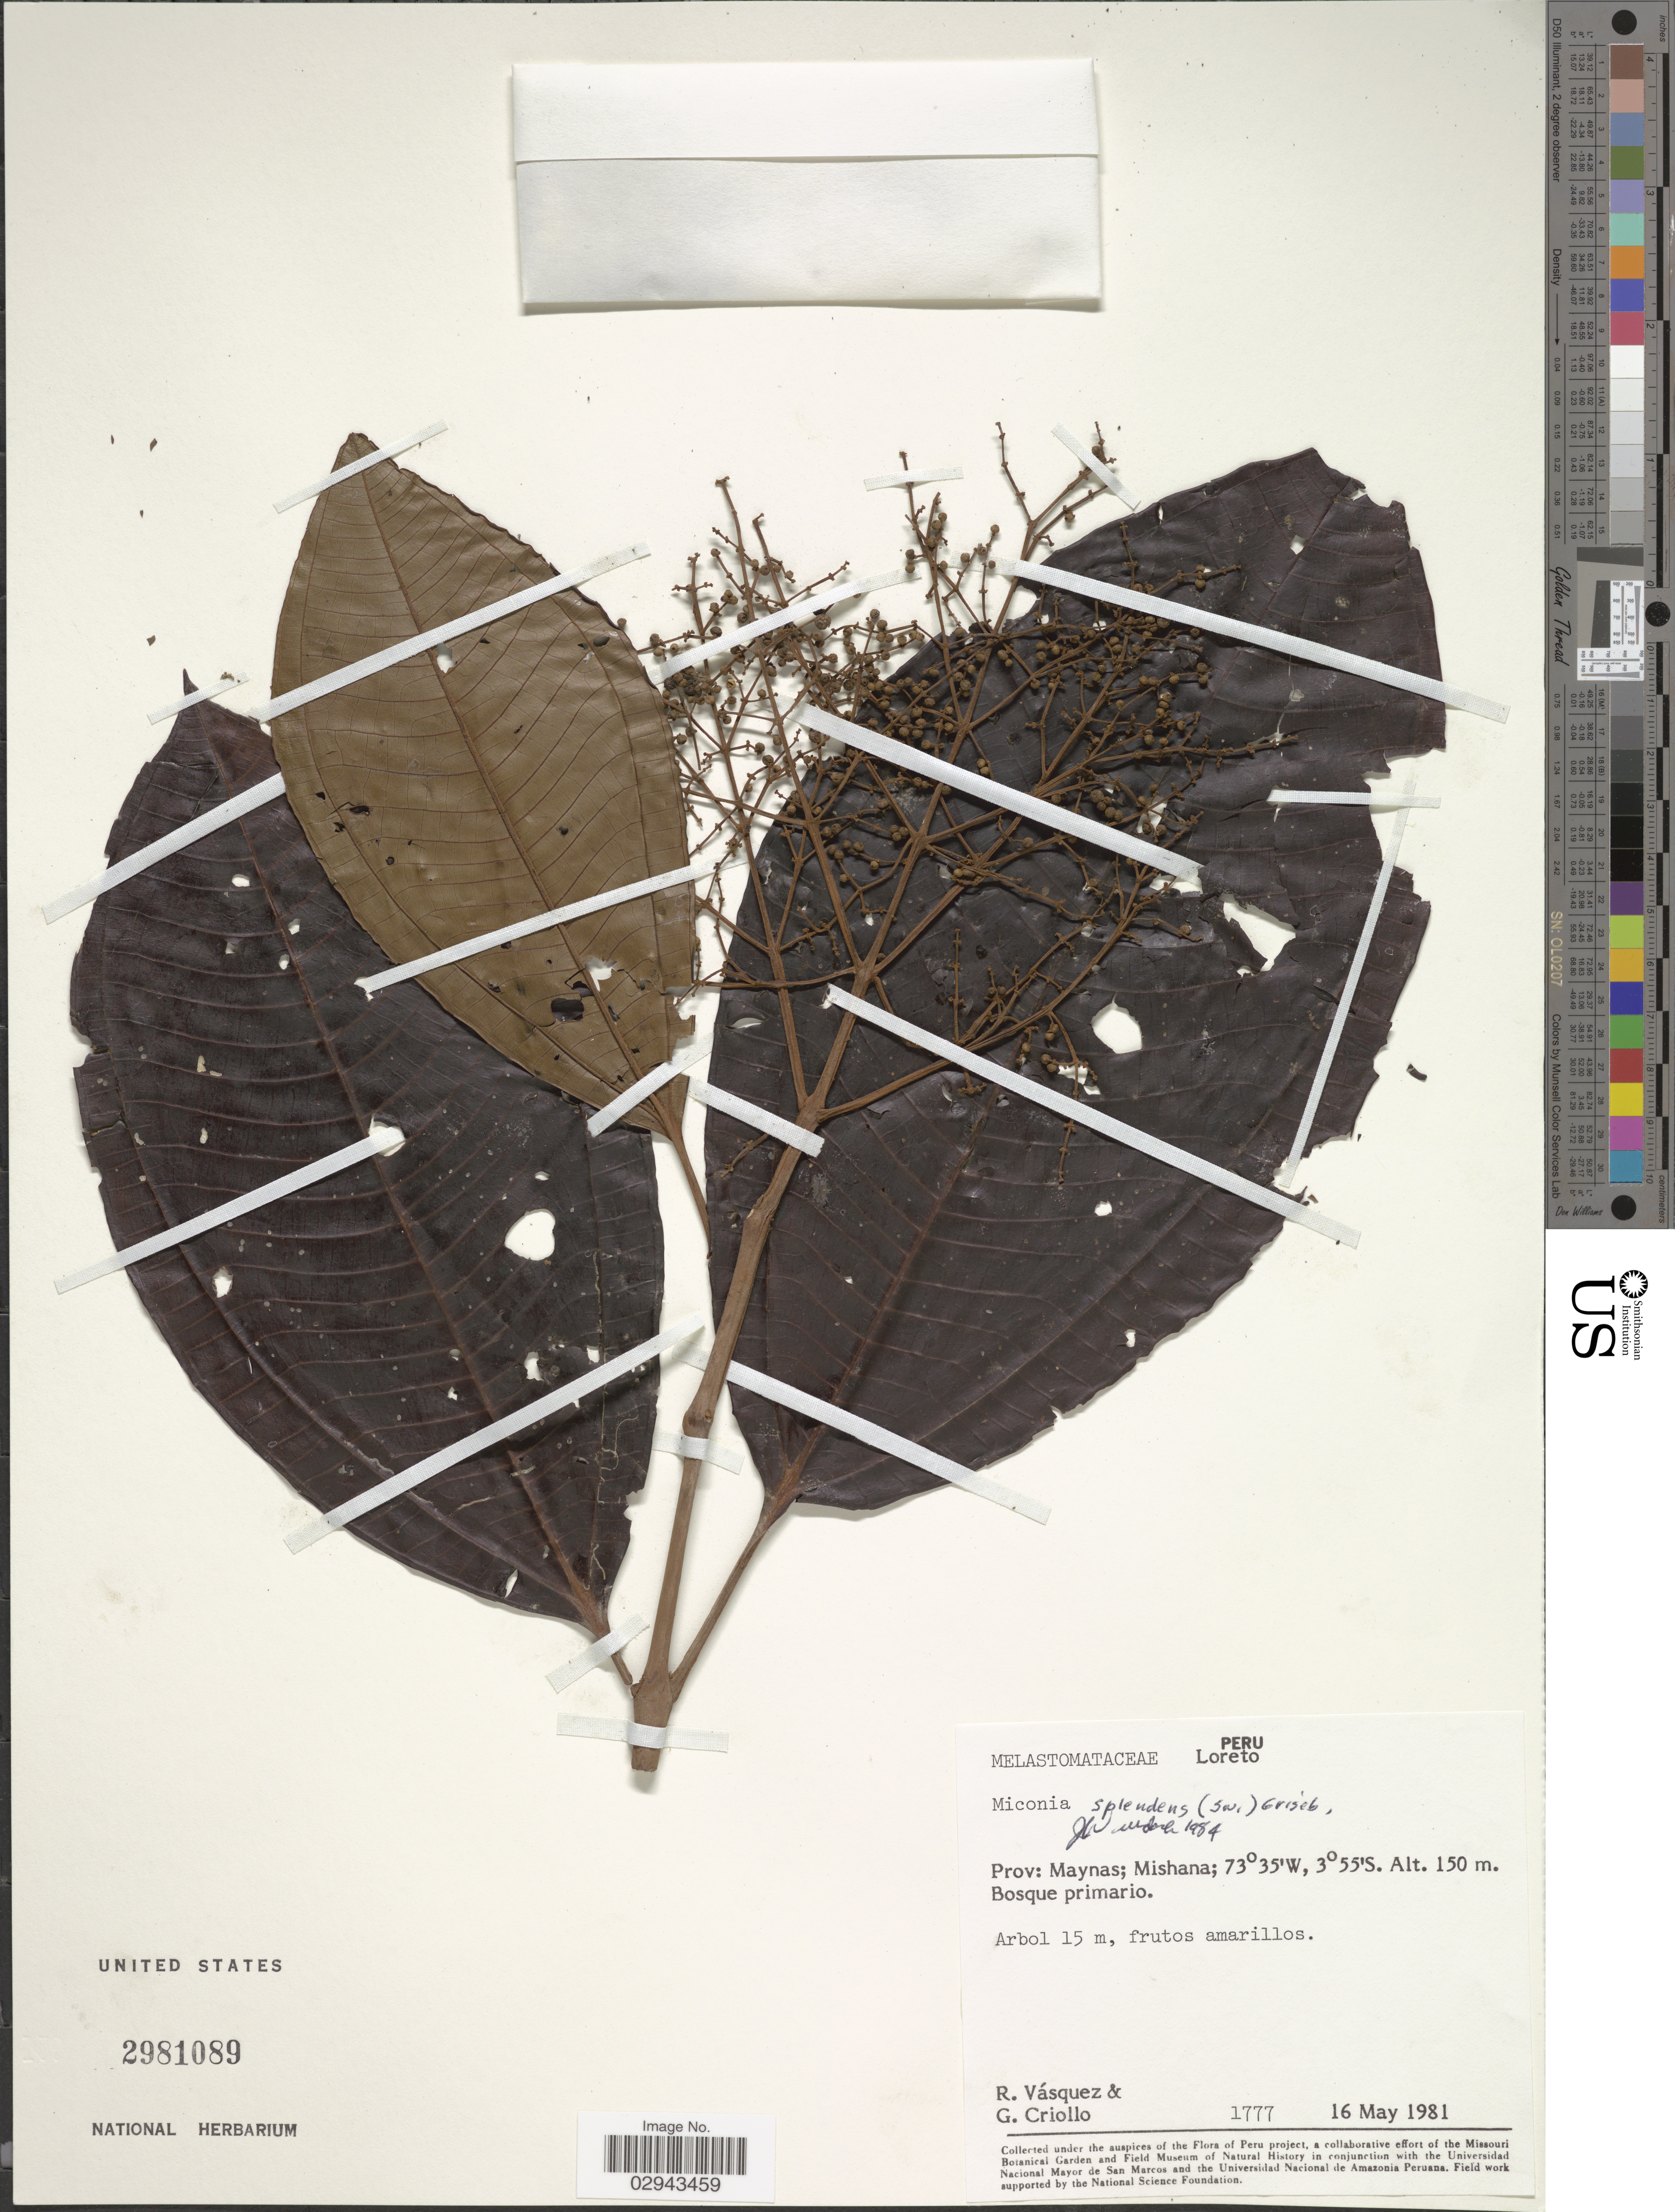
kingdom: Plantae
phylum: Tracheophyta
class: Magnoliopsida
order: Myrtales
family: Melastomataceae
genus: Miconia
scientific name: Miconia splendens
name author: (Sw.) Griseb.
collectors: R. Vásquez & G. Criollo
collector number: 1777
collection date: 1981-05-16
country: Peru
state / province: Loreto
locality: Prov: Maynas; Mishana.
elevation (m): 150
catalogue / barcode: US 2981089